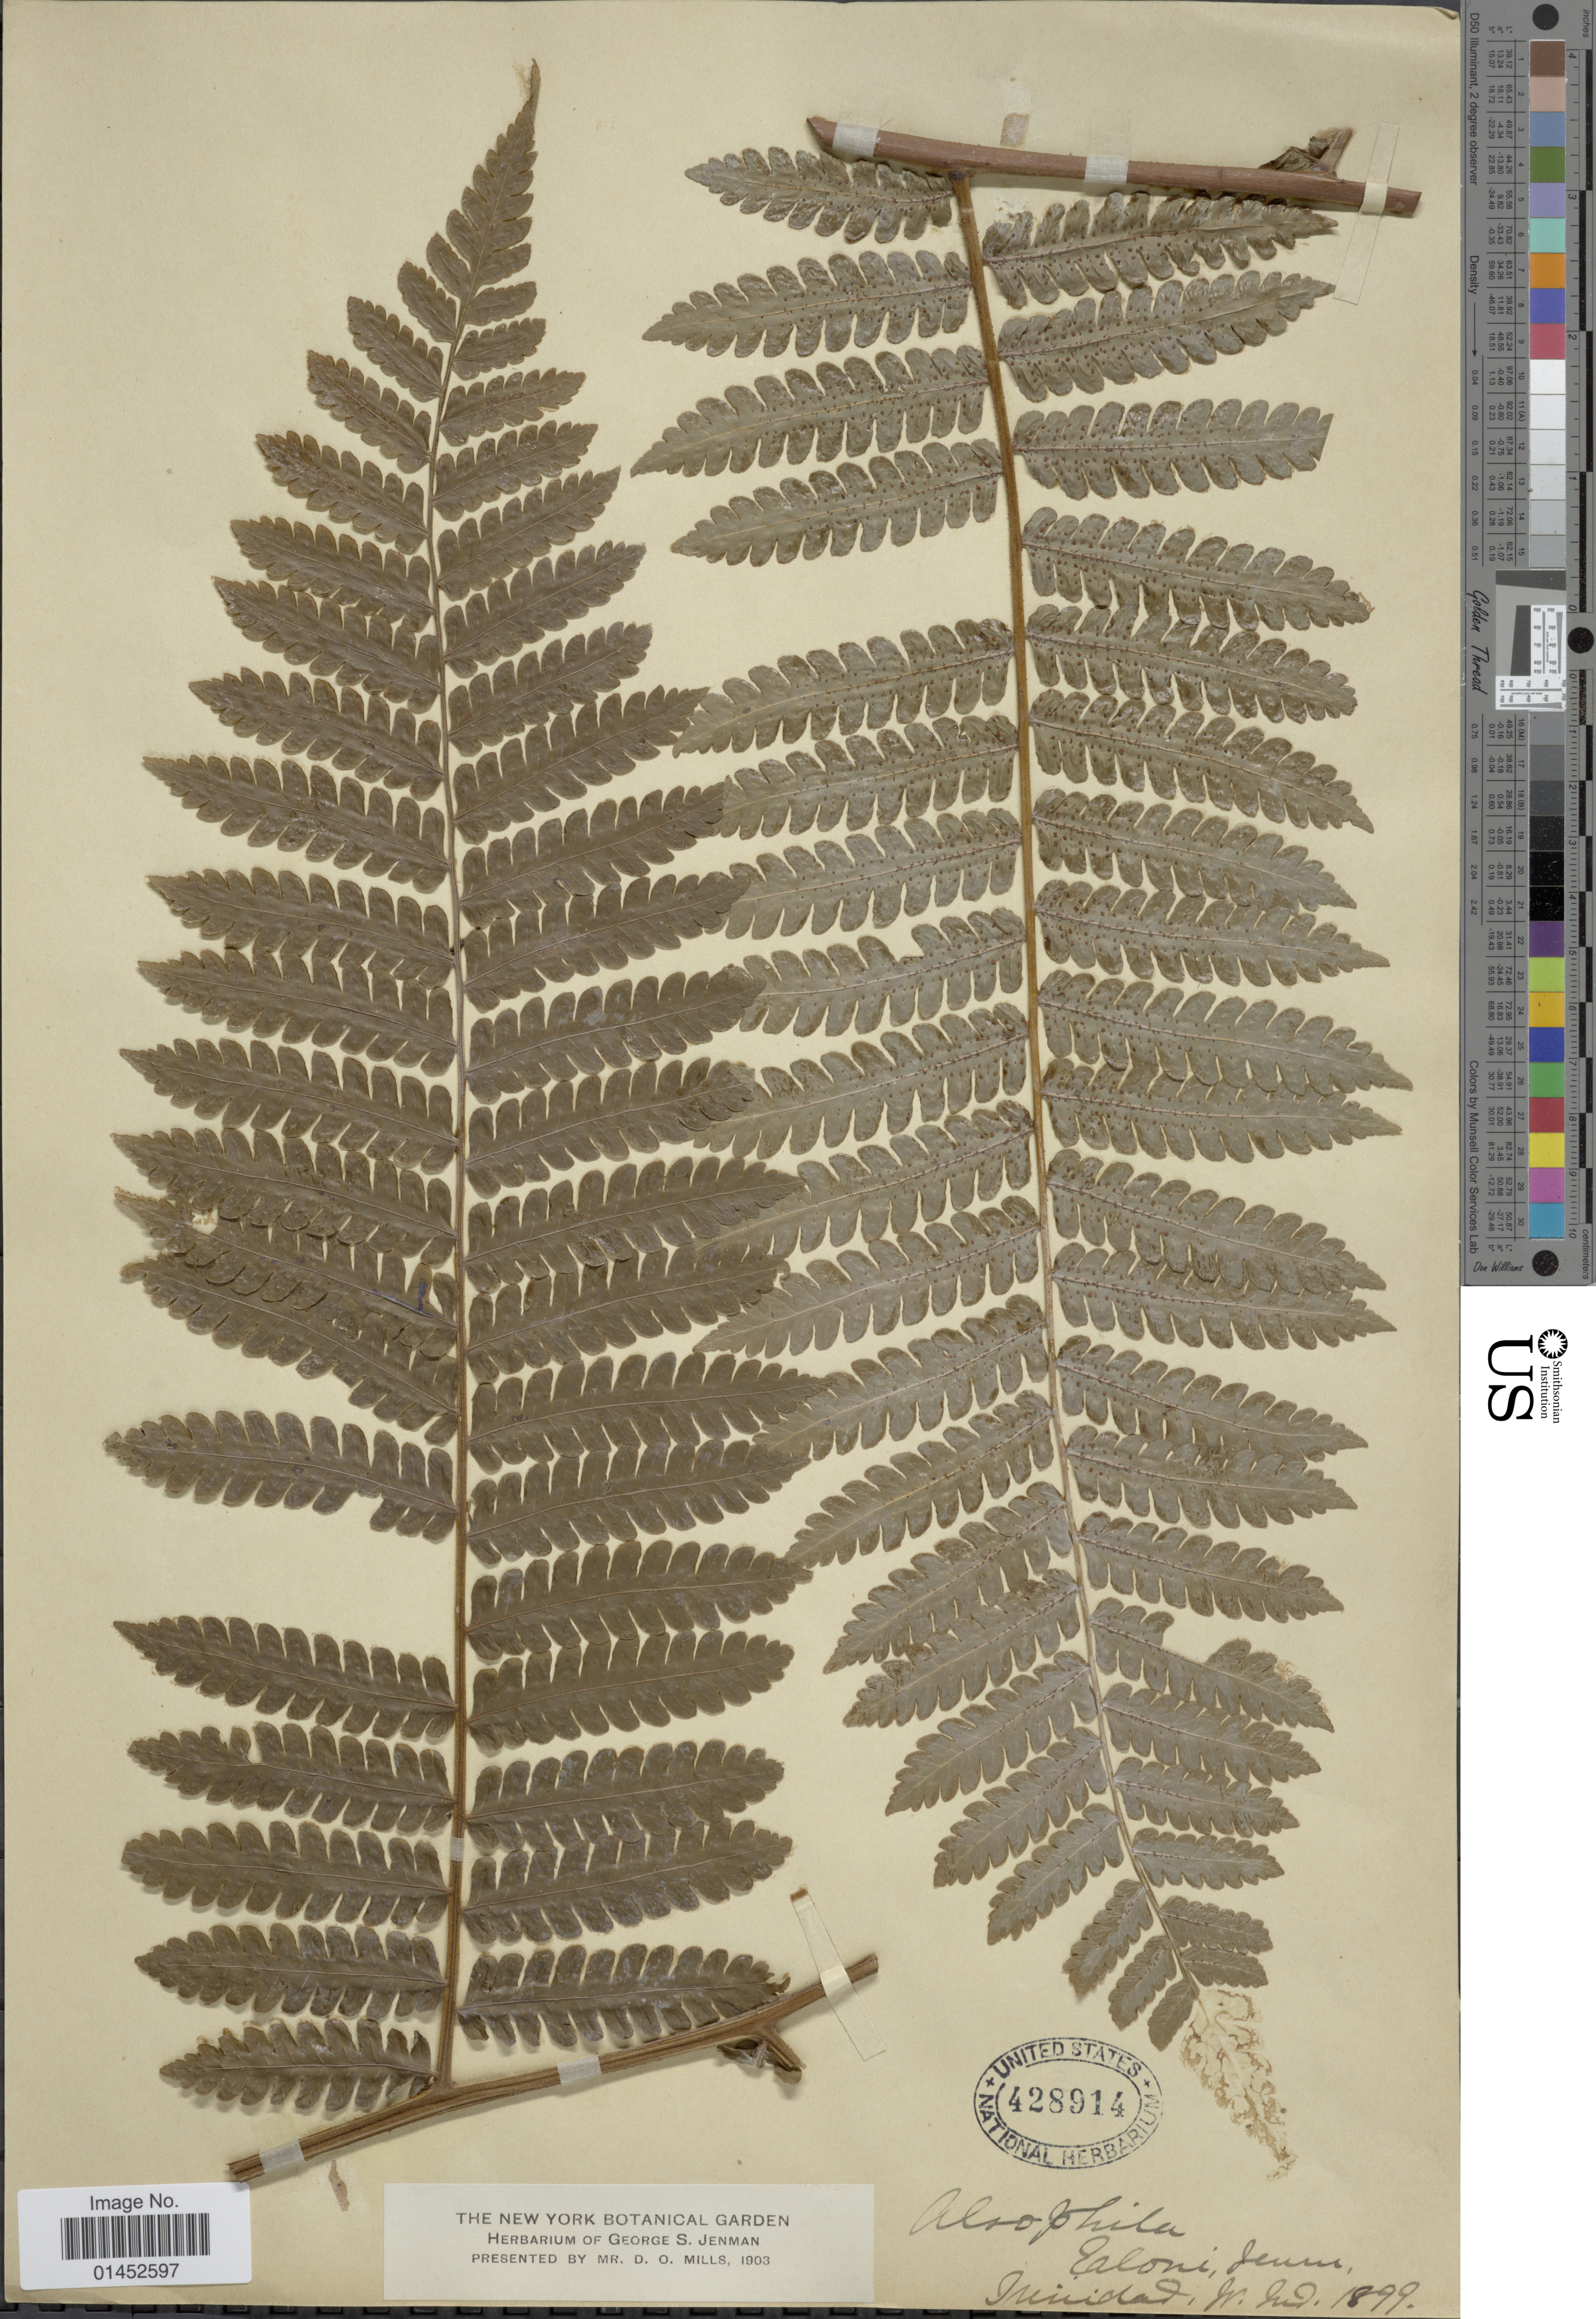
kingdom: Plantae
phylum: Tracheophyta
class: Polypodiopsida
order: Cyatheales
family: Cyatheaceae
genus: Cyathea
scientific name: Cyathea pungens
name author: (Willd.) Domin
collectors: ex herb. George S. Jenman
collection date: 1899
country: Trinidad and Tobago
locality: Trnidad,West Indies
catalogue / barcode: US 428914